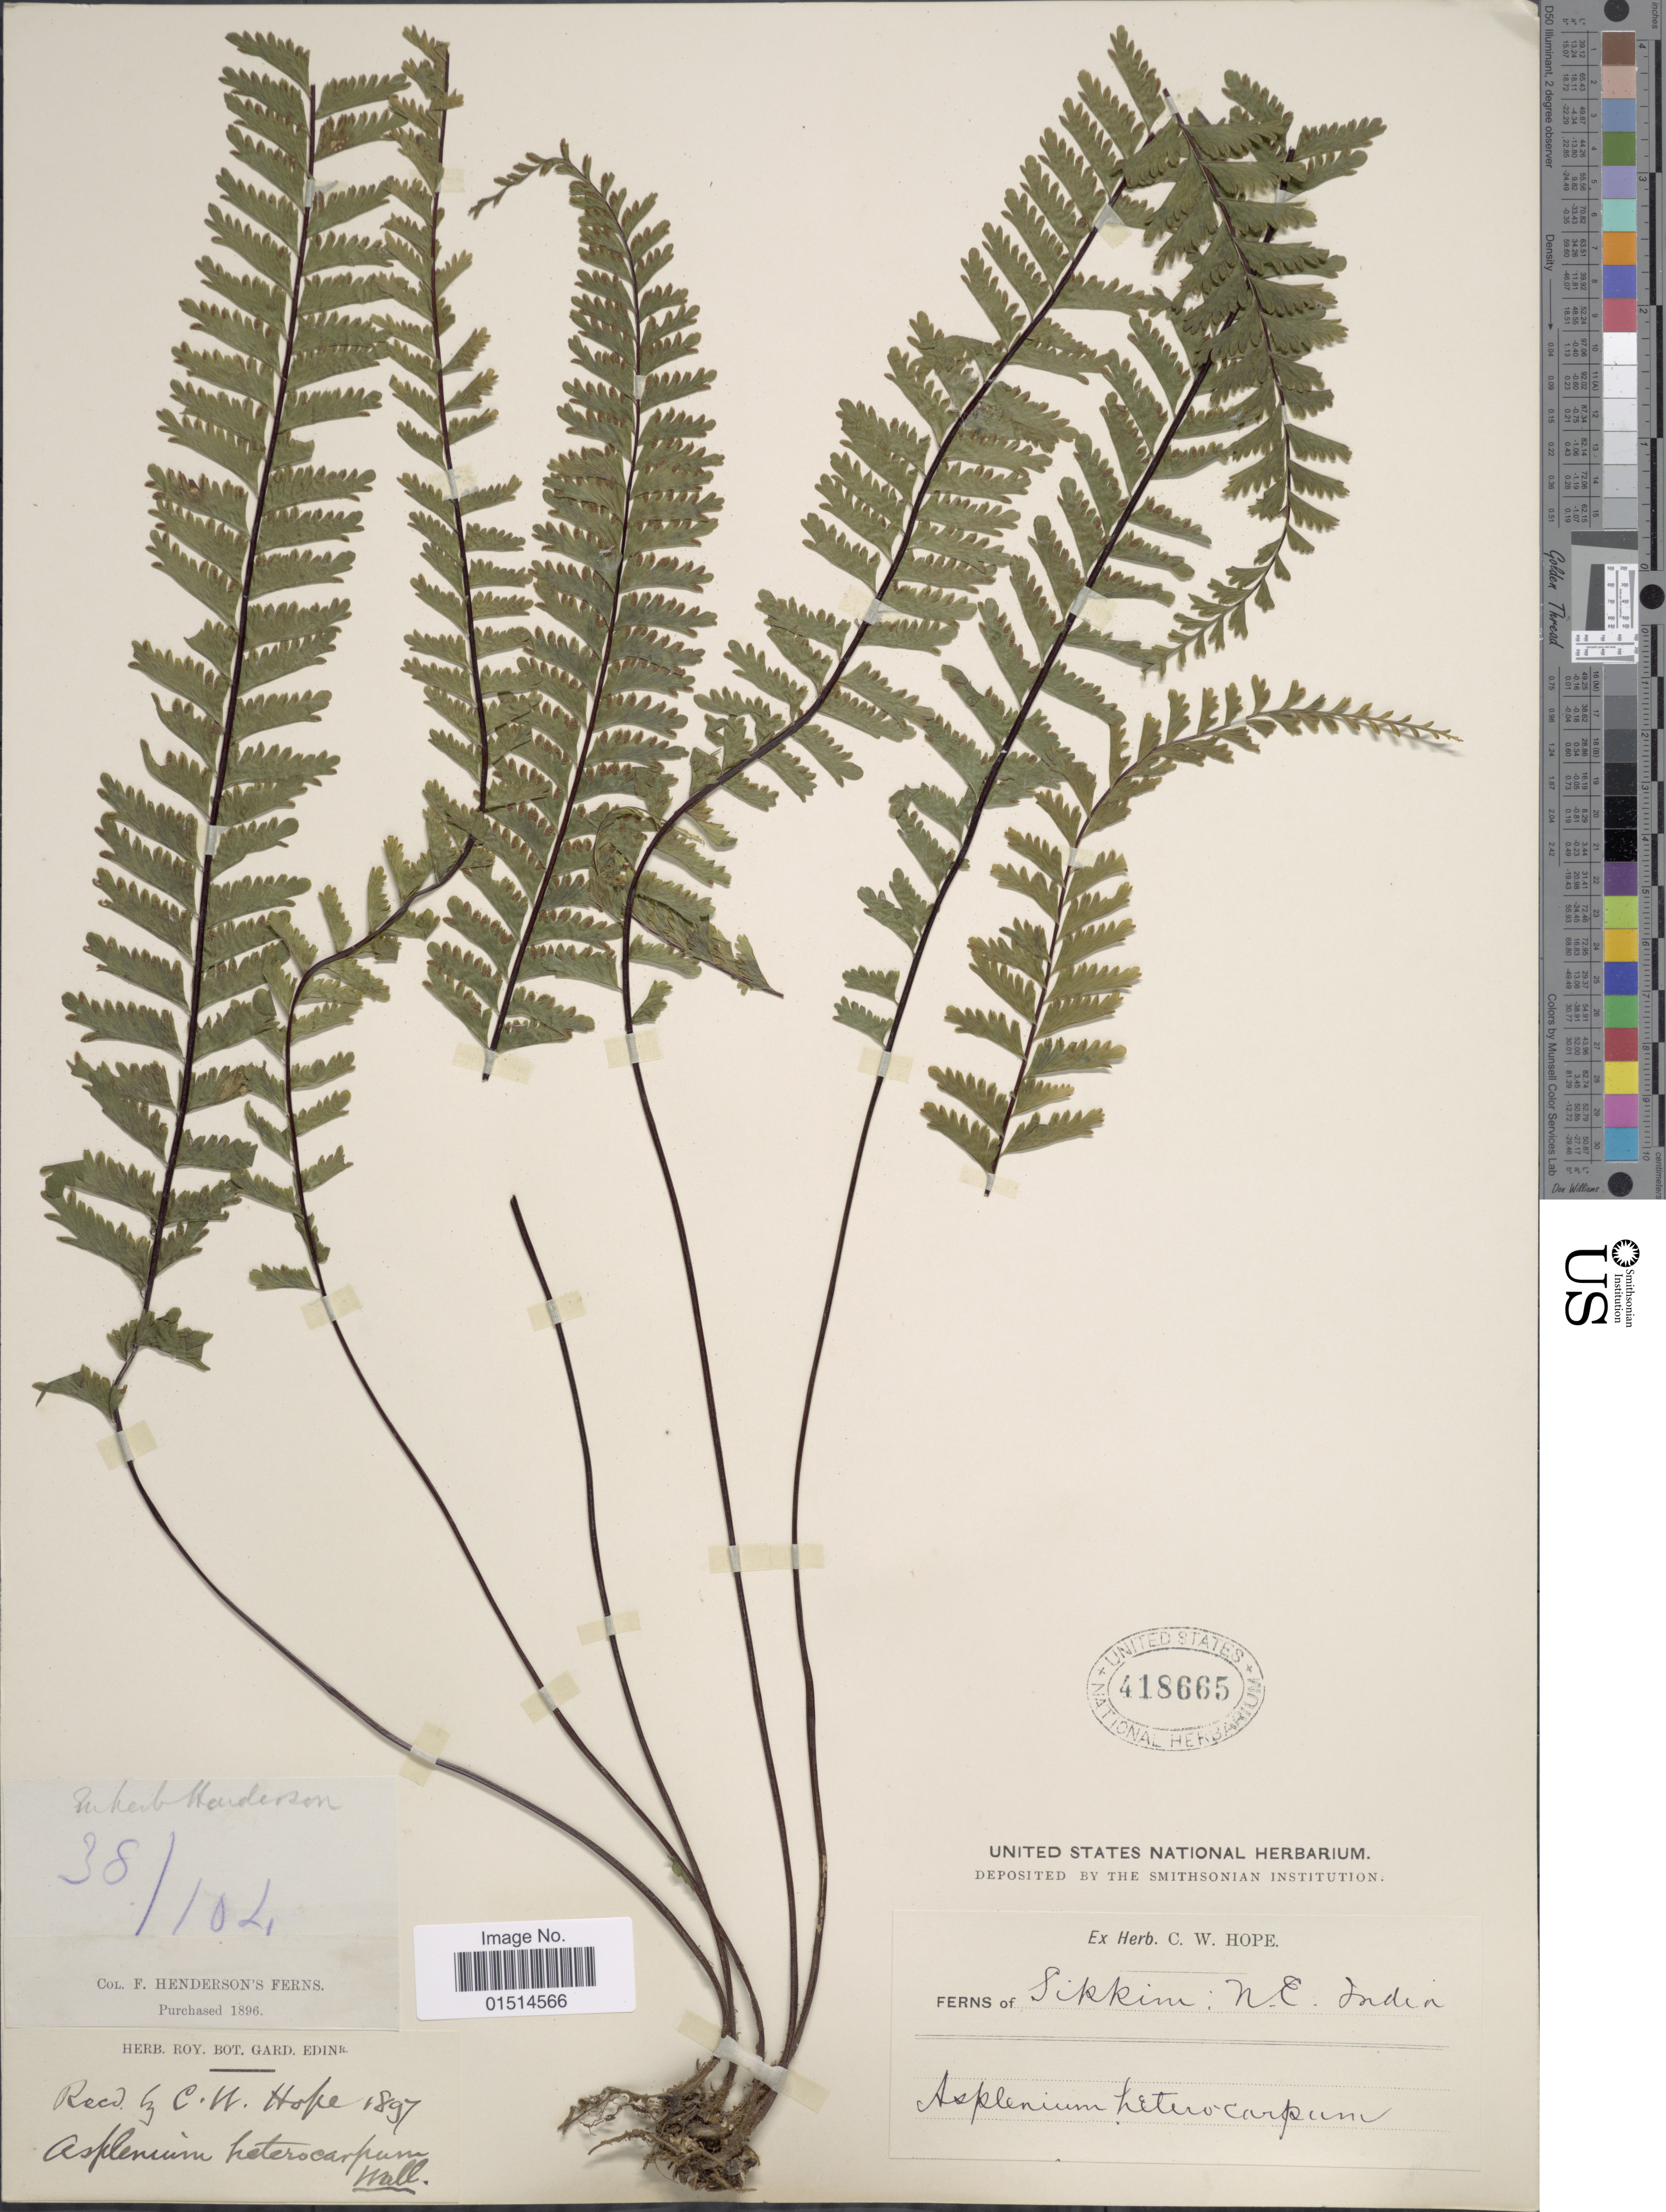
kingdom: Plantae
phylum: Tracheophyta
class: Polypodiopsida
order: Polypodiales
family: Aspleniaceae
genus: Asplenium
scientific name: Asplenium cheilosorum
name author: Kunze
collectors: C. W. Hope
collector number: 38/104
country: India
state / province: Sikkim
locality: N. E. India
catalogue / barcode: US 418665